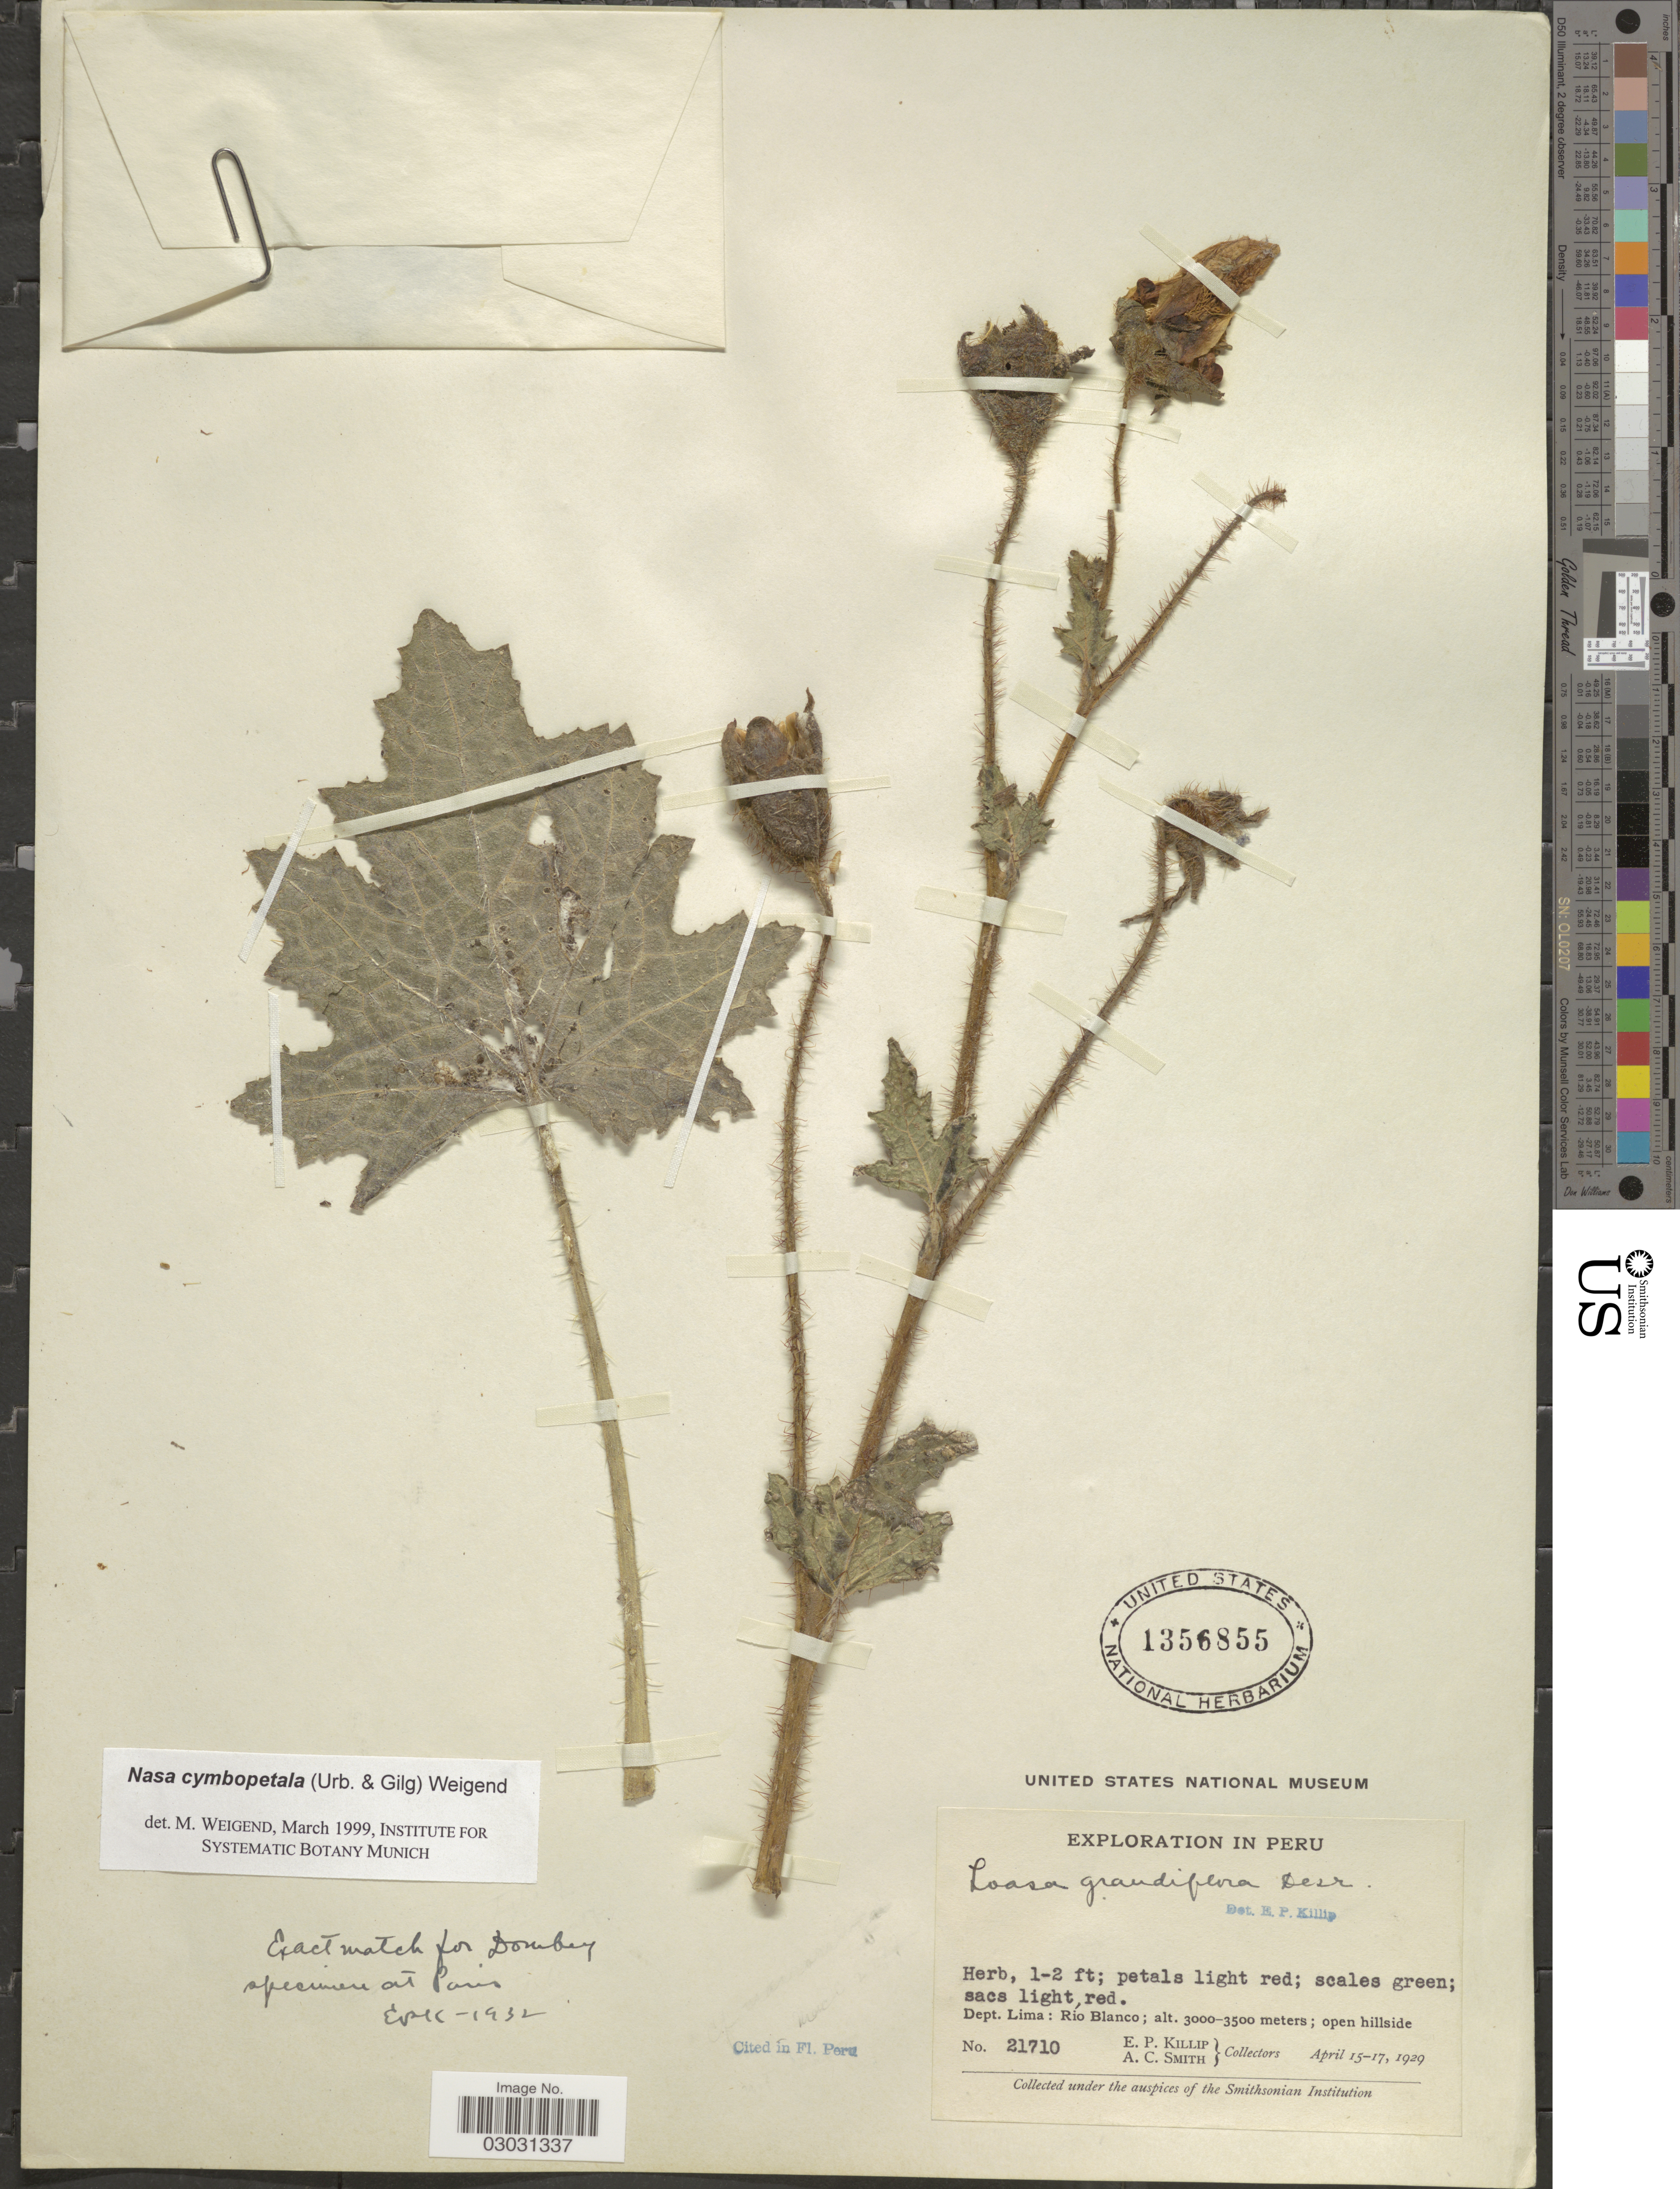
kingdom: Plantae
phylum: Tracheophyta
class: Magnoliopsida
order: Cornales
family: Loasaceae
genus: Nasa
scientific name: Nasa cymbopetala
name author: (Urb. & Gilg) Weigend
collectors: E. P. Killip & A. C. Smith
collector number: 21710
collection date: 1929-04-15/1929-04-17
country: Peru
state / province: Lima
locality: Dept. Lima: Río Blanco.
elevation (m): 3000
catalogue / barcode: US 1356855